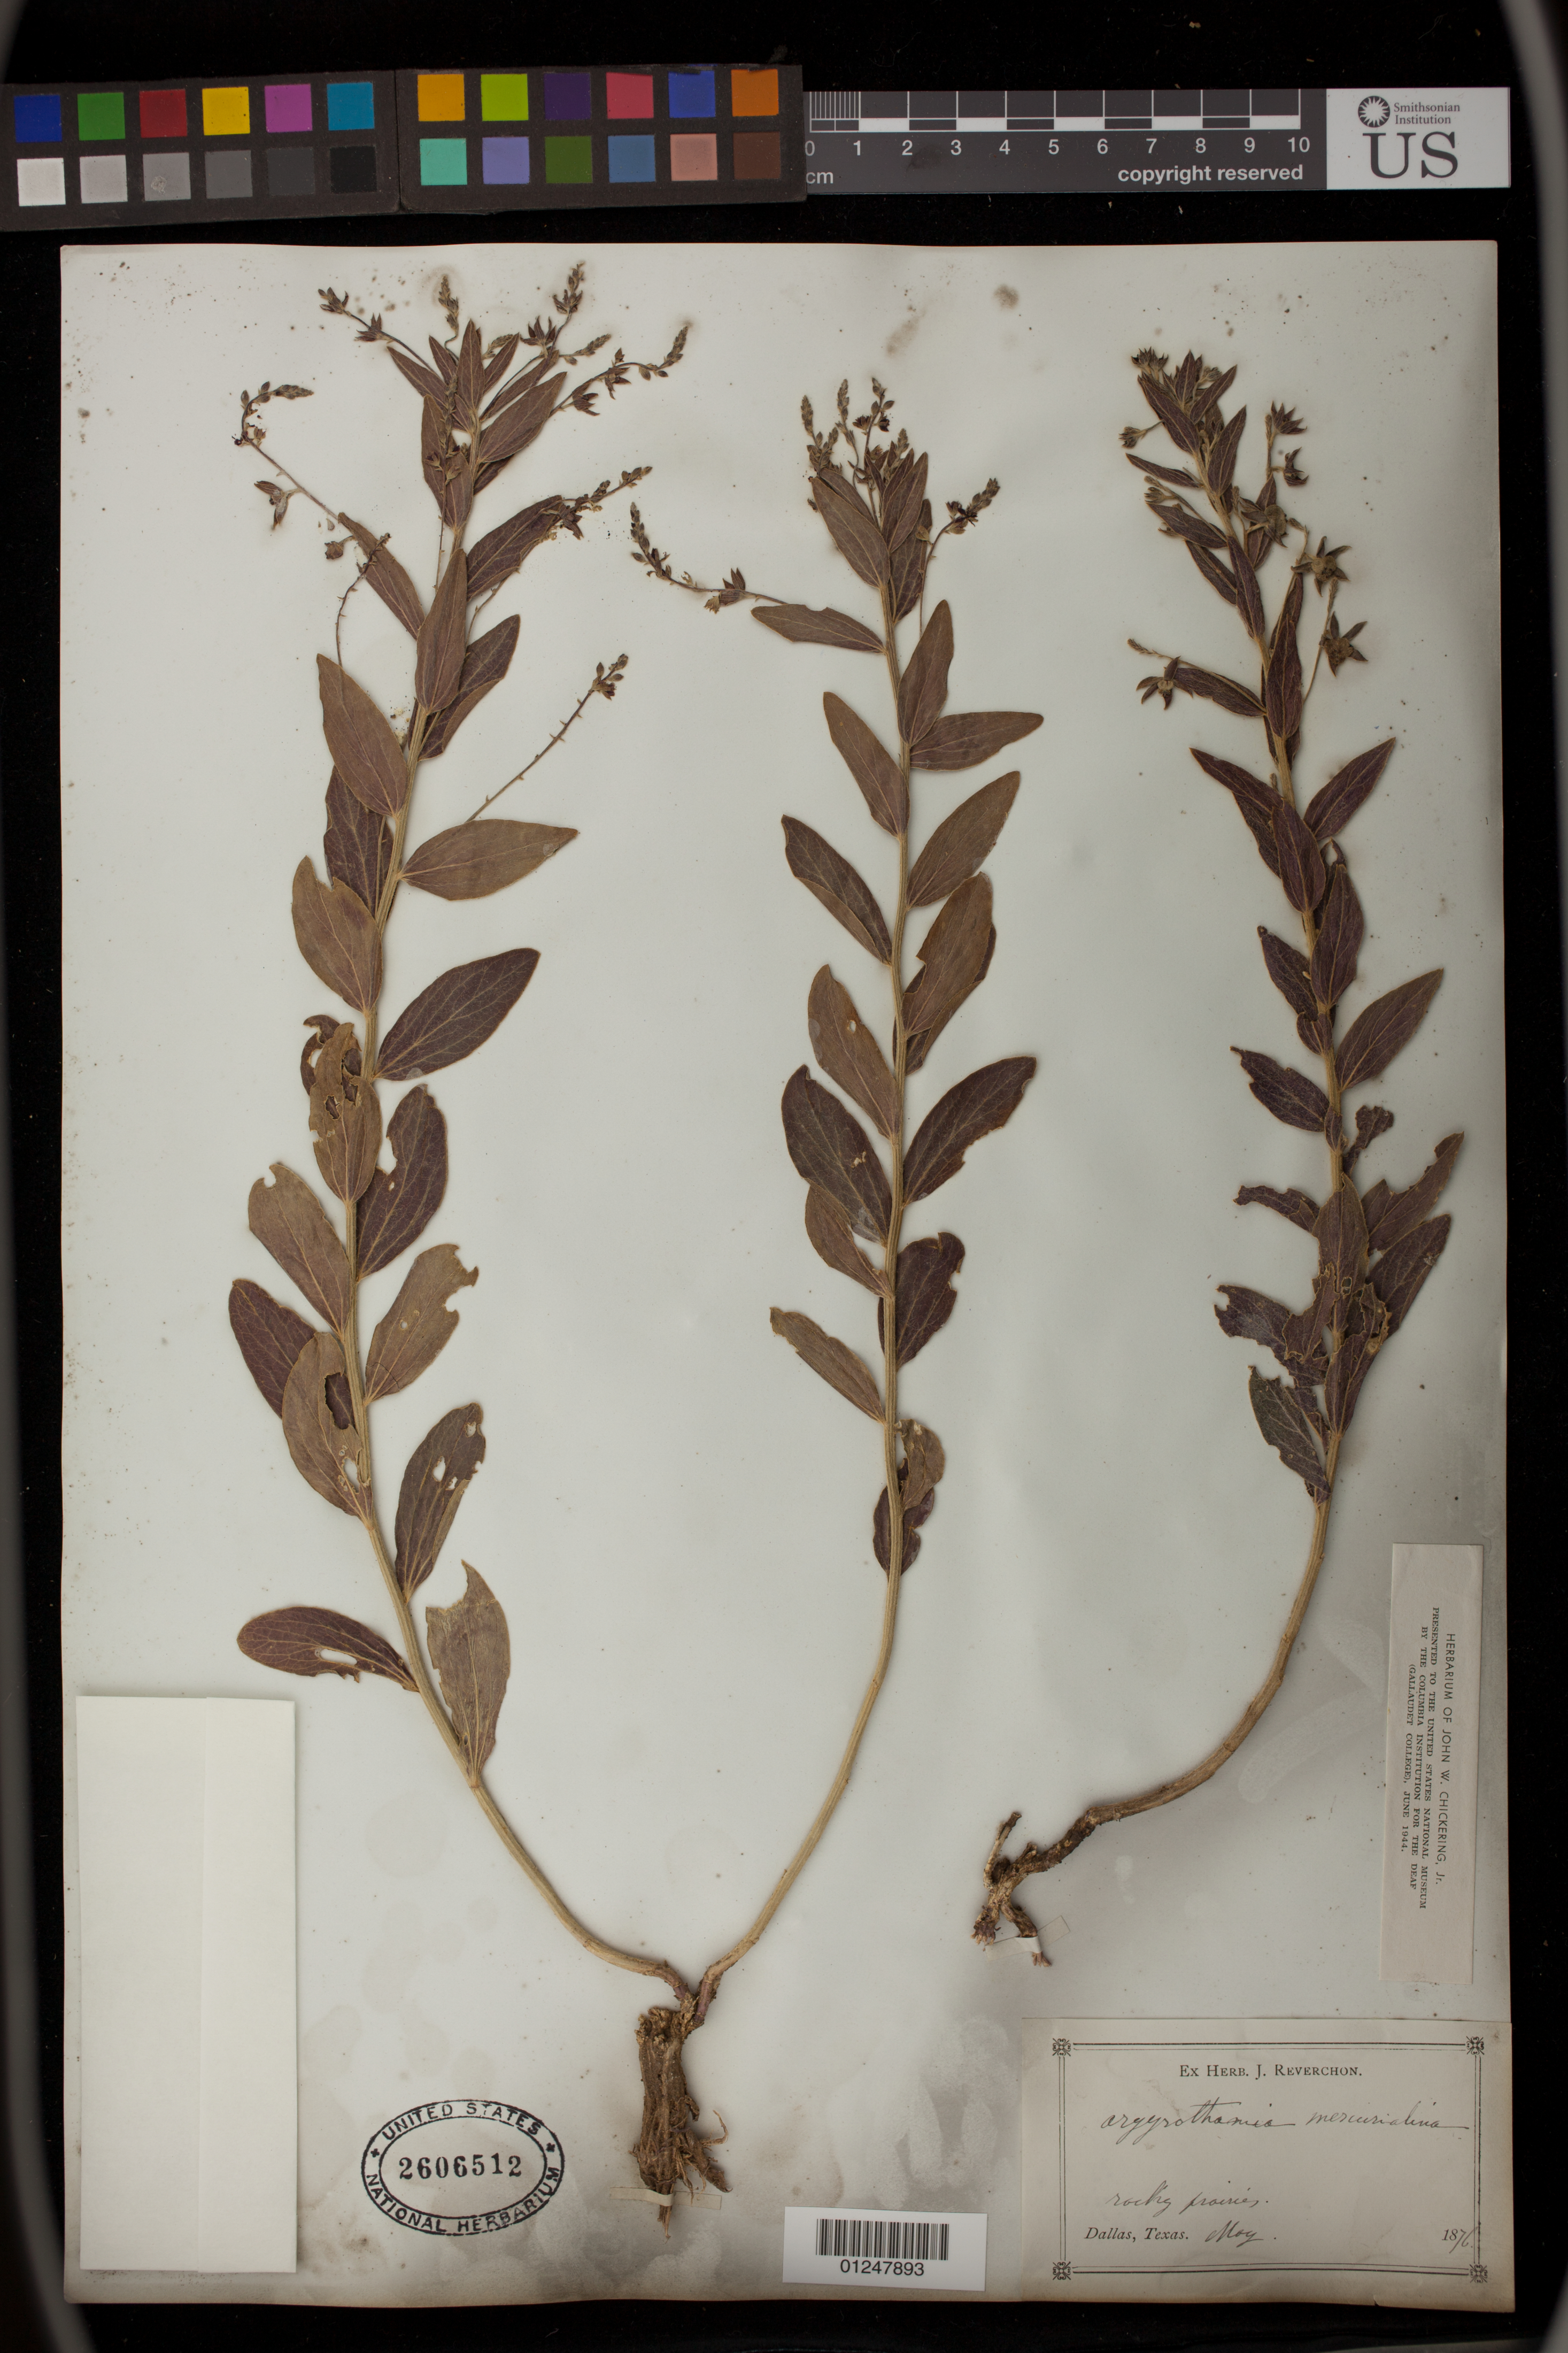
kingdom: Plantae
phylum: Tracheophyta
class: Magnoliopsida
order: Malpighiales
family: Euphorbiaceae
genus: Argythamnia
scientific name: Argythamnia mercurialina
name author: (Nutt.) Müll. Arg.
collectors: J. Reverchon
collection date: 1876-05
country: United States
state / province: Texas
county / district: Dallas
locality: Dallas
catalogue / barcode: US 2606512